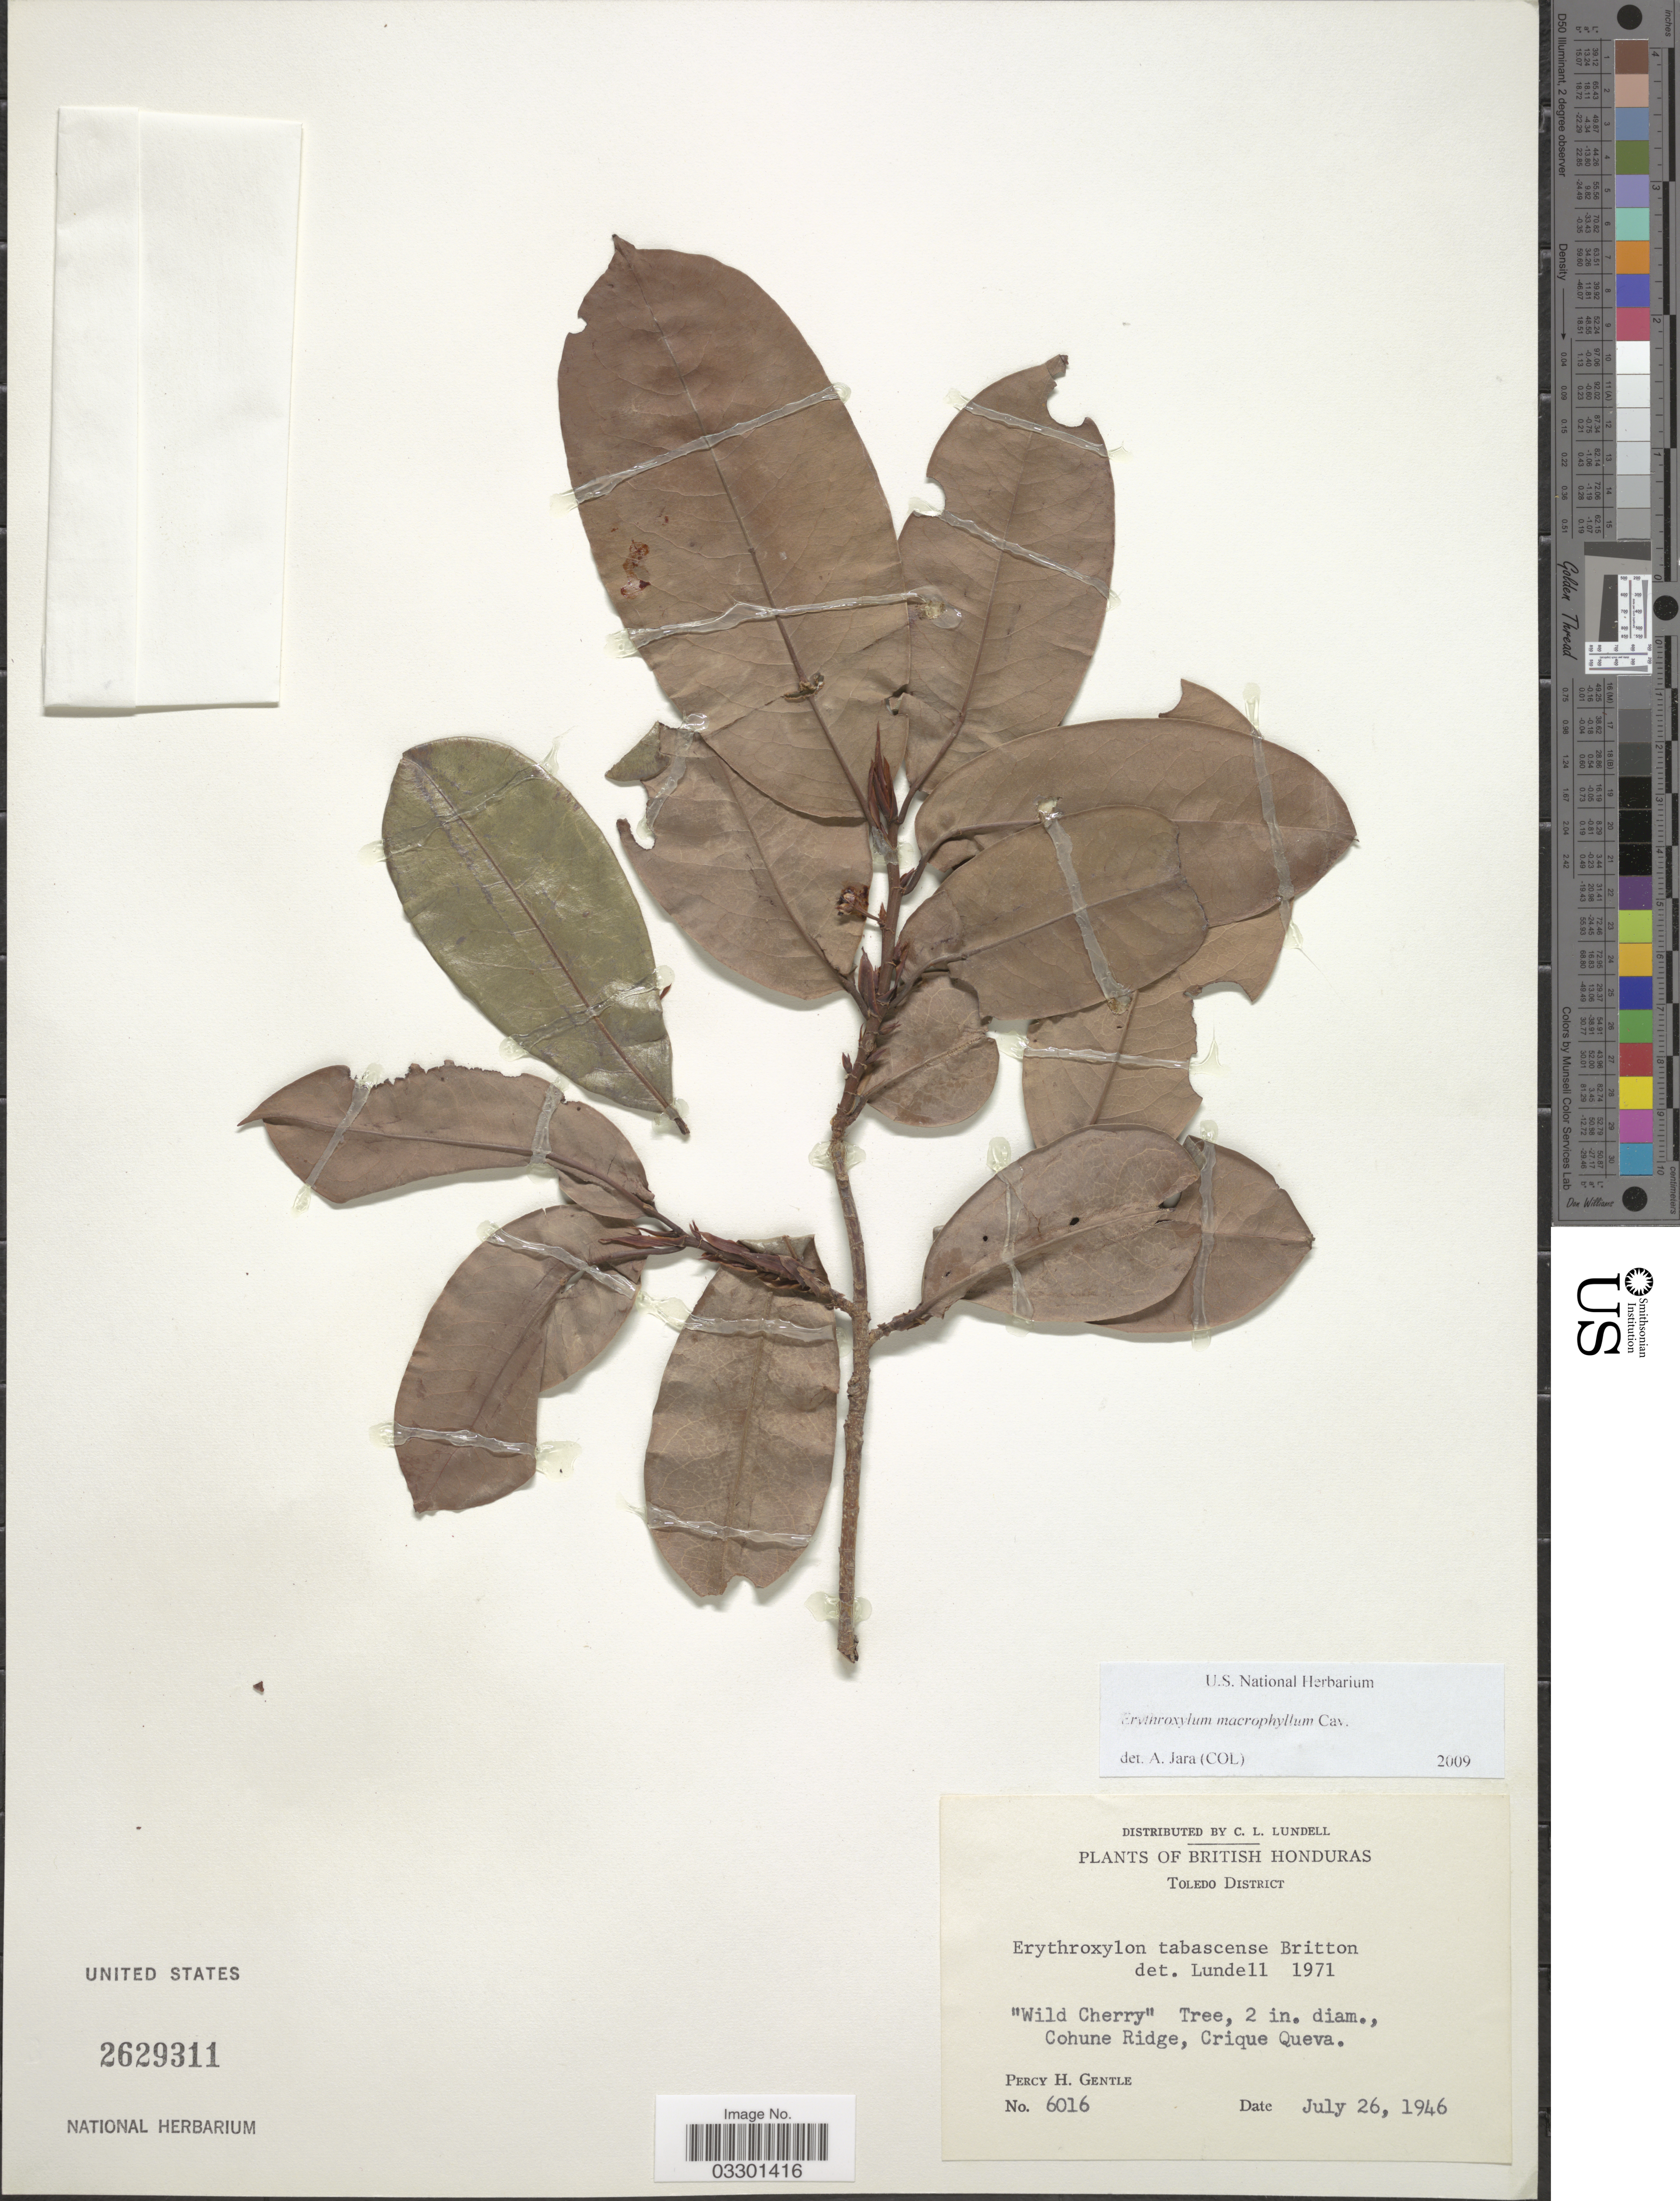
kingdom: Plantae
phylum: Tracheophyta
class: Magnoliopsida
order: Malpighiales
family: Erythroxylaceae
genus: Erythroxylum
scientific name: Erythroxylum macrophyllum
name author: Cav.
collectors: P. H. Gentle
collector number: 6016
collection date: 1946-07-26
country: Belize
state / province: Toledo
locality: British Honduras. Toledo District. Cohune Ridge, Crique Queva.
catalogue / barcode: US 2629311